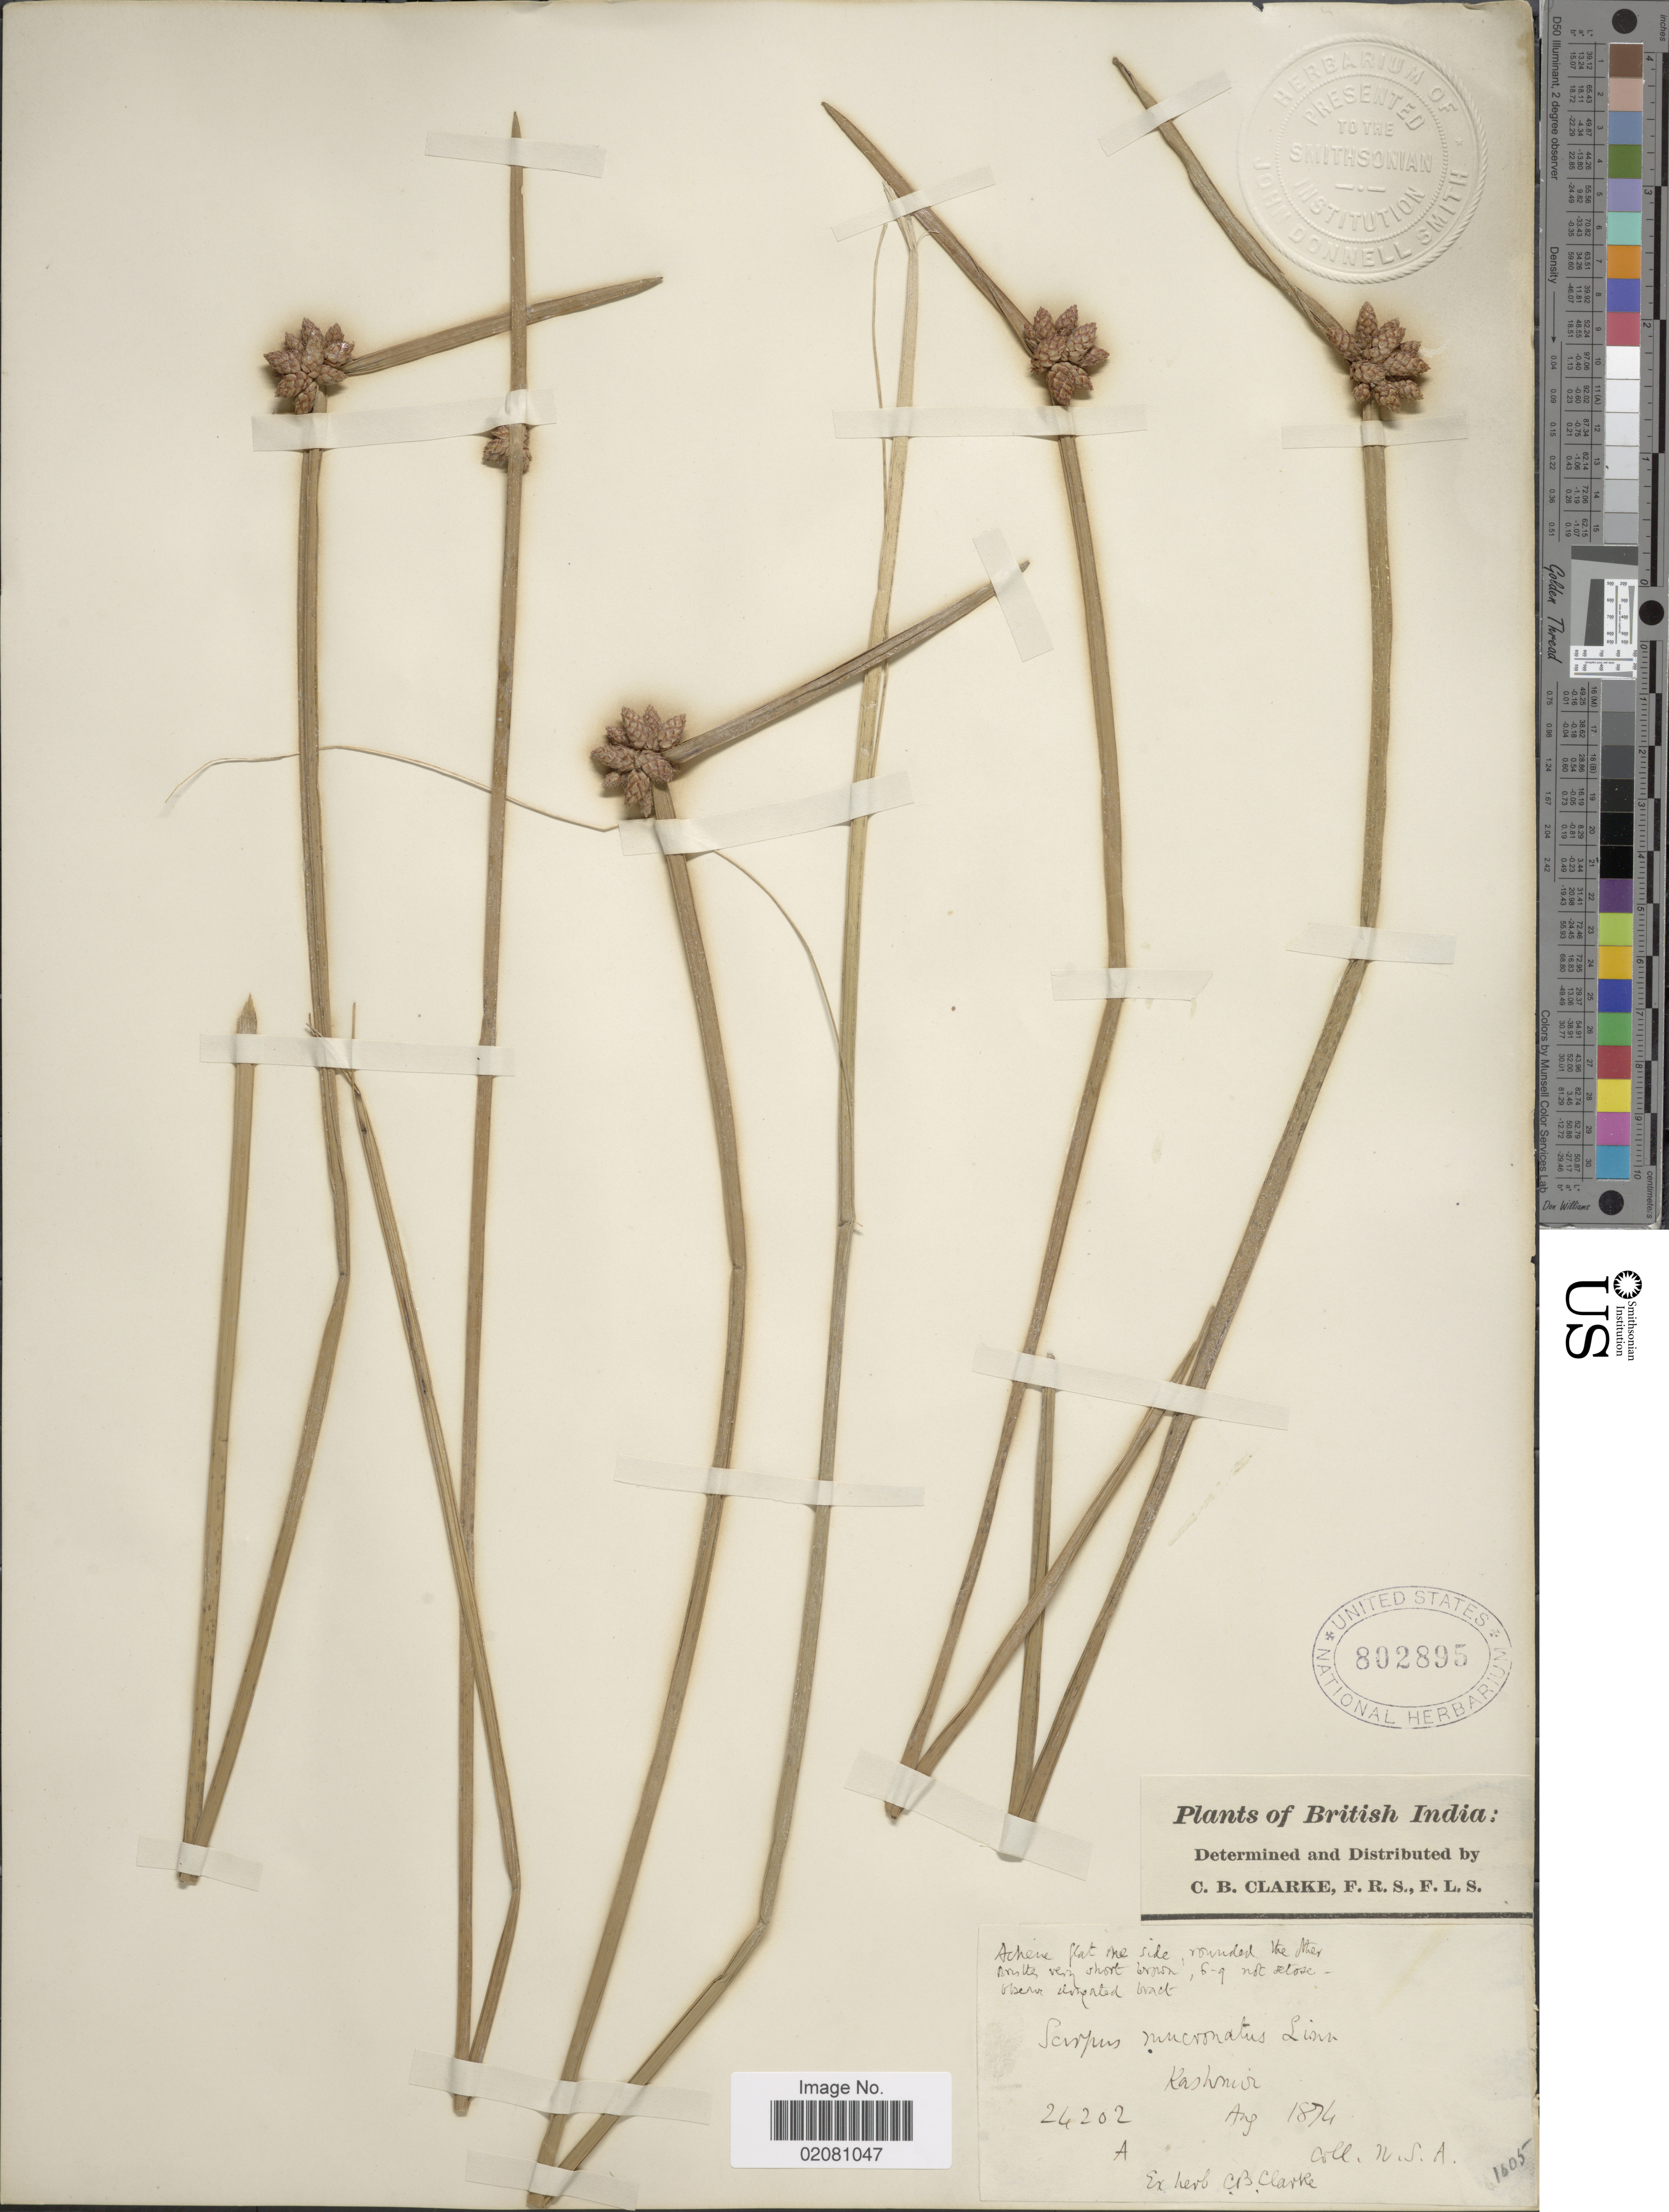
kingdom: Plantae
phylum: Tracheophyta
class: Liliopsida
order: Poales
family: Cyperaceae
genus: Schoenoplectus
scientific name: Schoenoplectus mucronatus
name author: (L.) Palla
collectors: N. S. A.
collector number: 24202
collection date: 1874-08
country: India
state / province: Jammu and Kashmir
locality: Kashmir. British India.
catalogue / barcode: US 802895